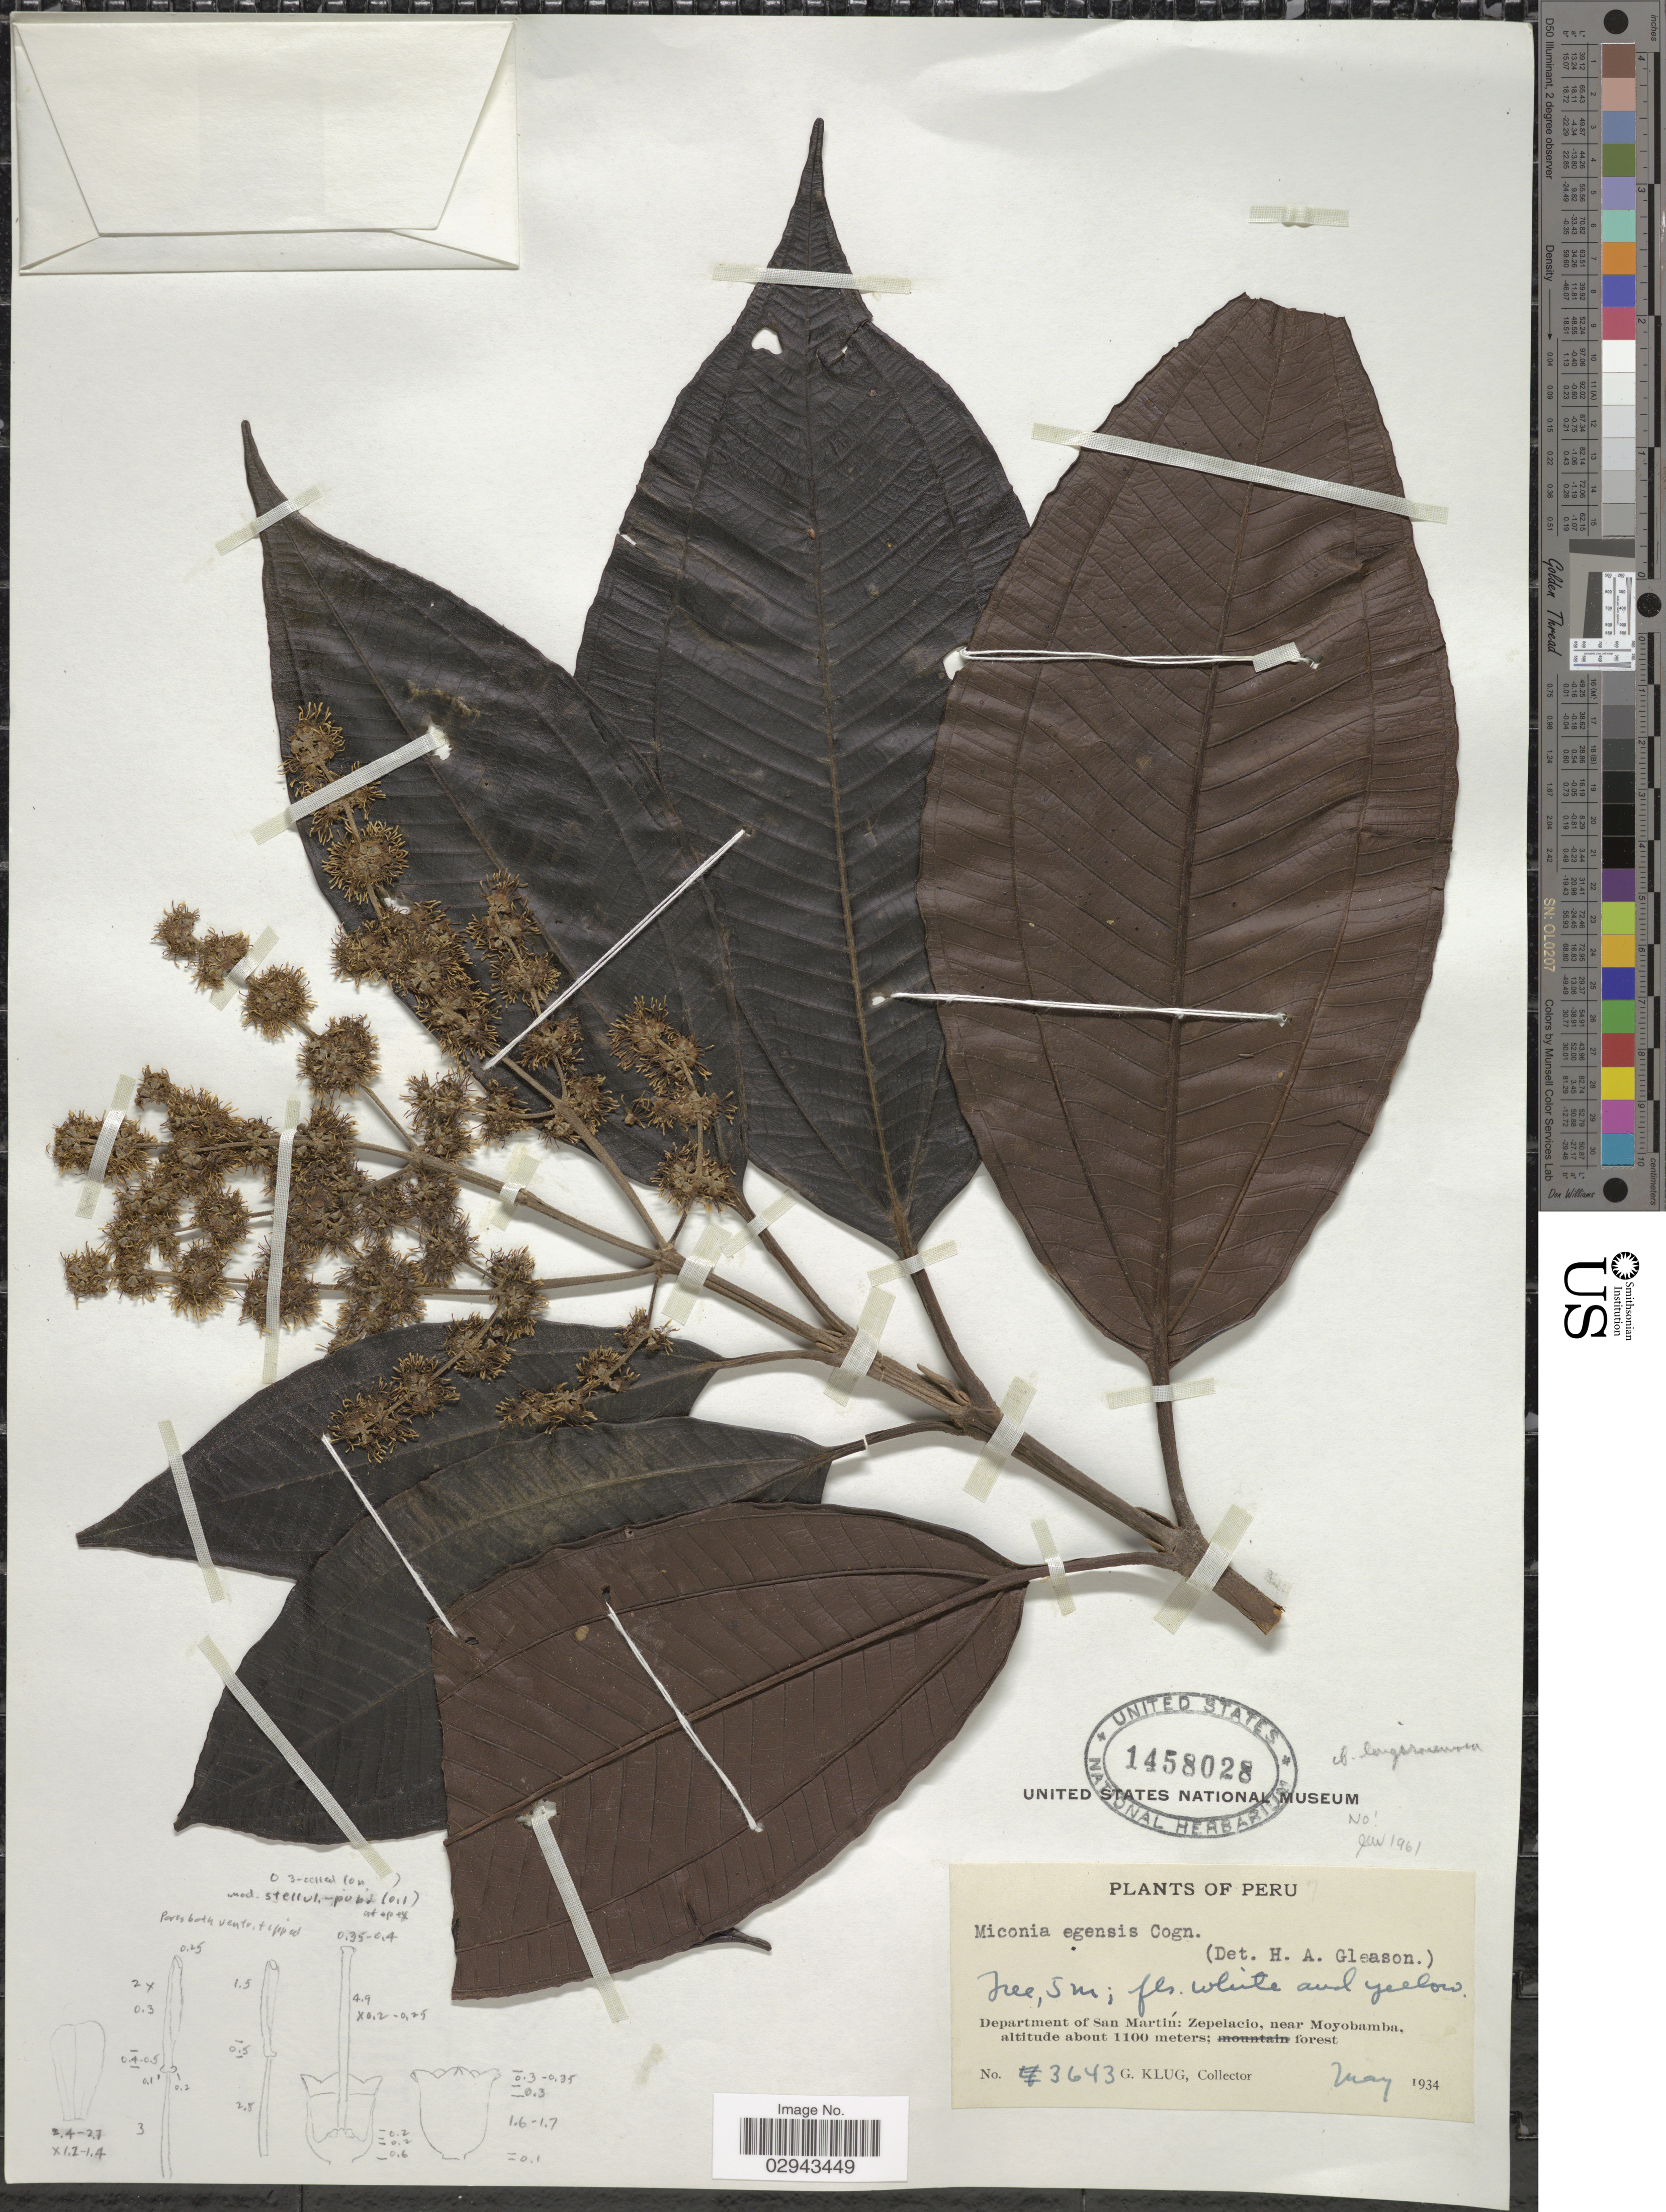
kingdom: Plantae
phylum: Tracheophyta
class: Magnoliopsida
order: Myrtales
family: Melastomataceae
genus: Miconia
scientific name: Miconia splendens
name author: (Sw.) Griseb.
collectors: G. Klug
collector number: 3643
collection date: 1934-05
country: Peru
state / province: San Martín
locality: Zepelacio, near Moyobamba.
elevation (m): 1100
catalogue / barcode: US 1458028